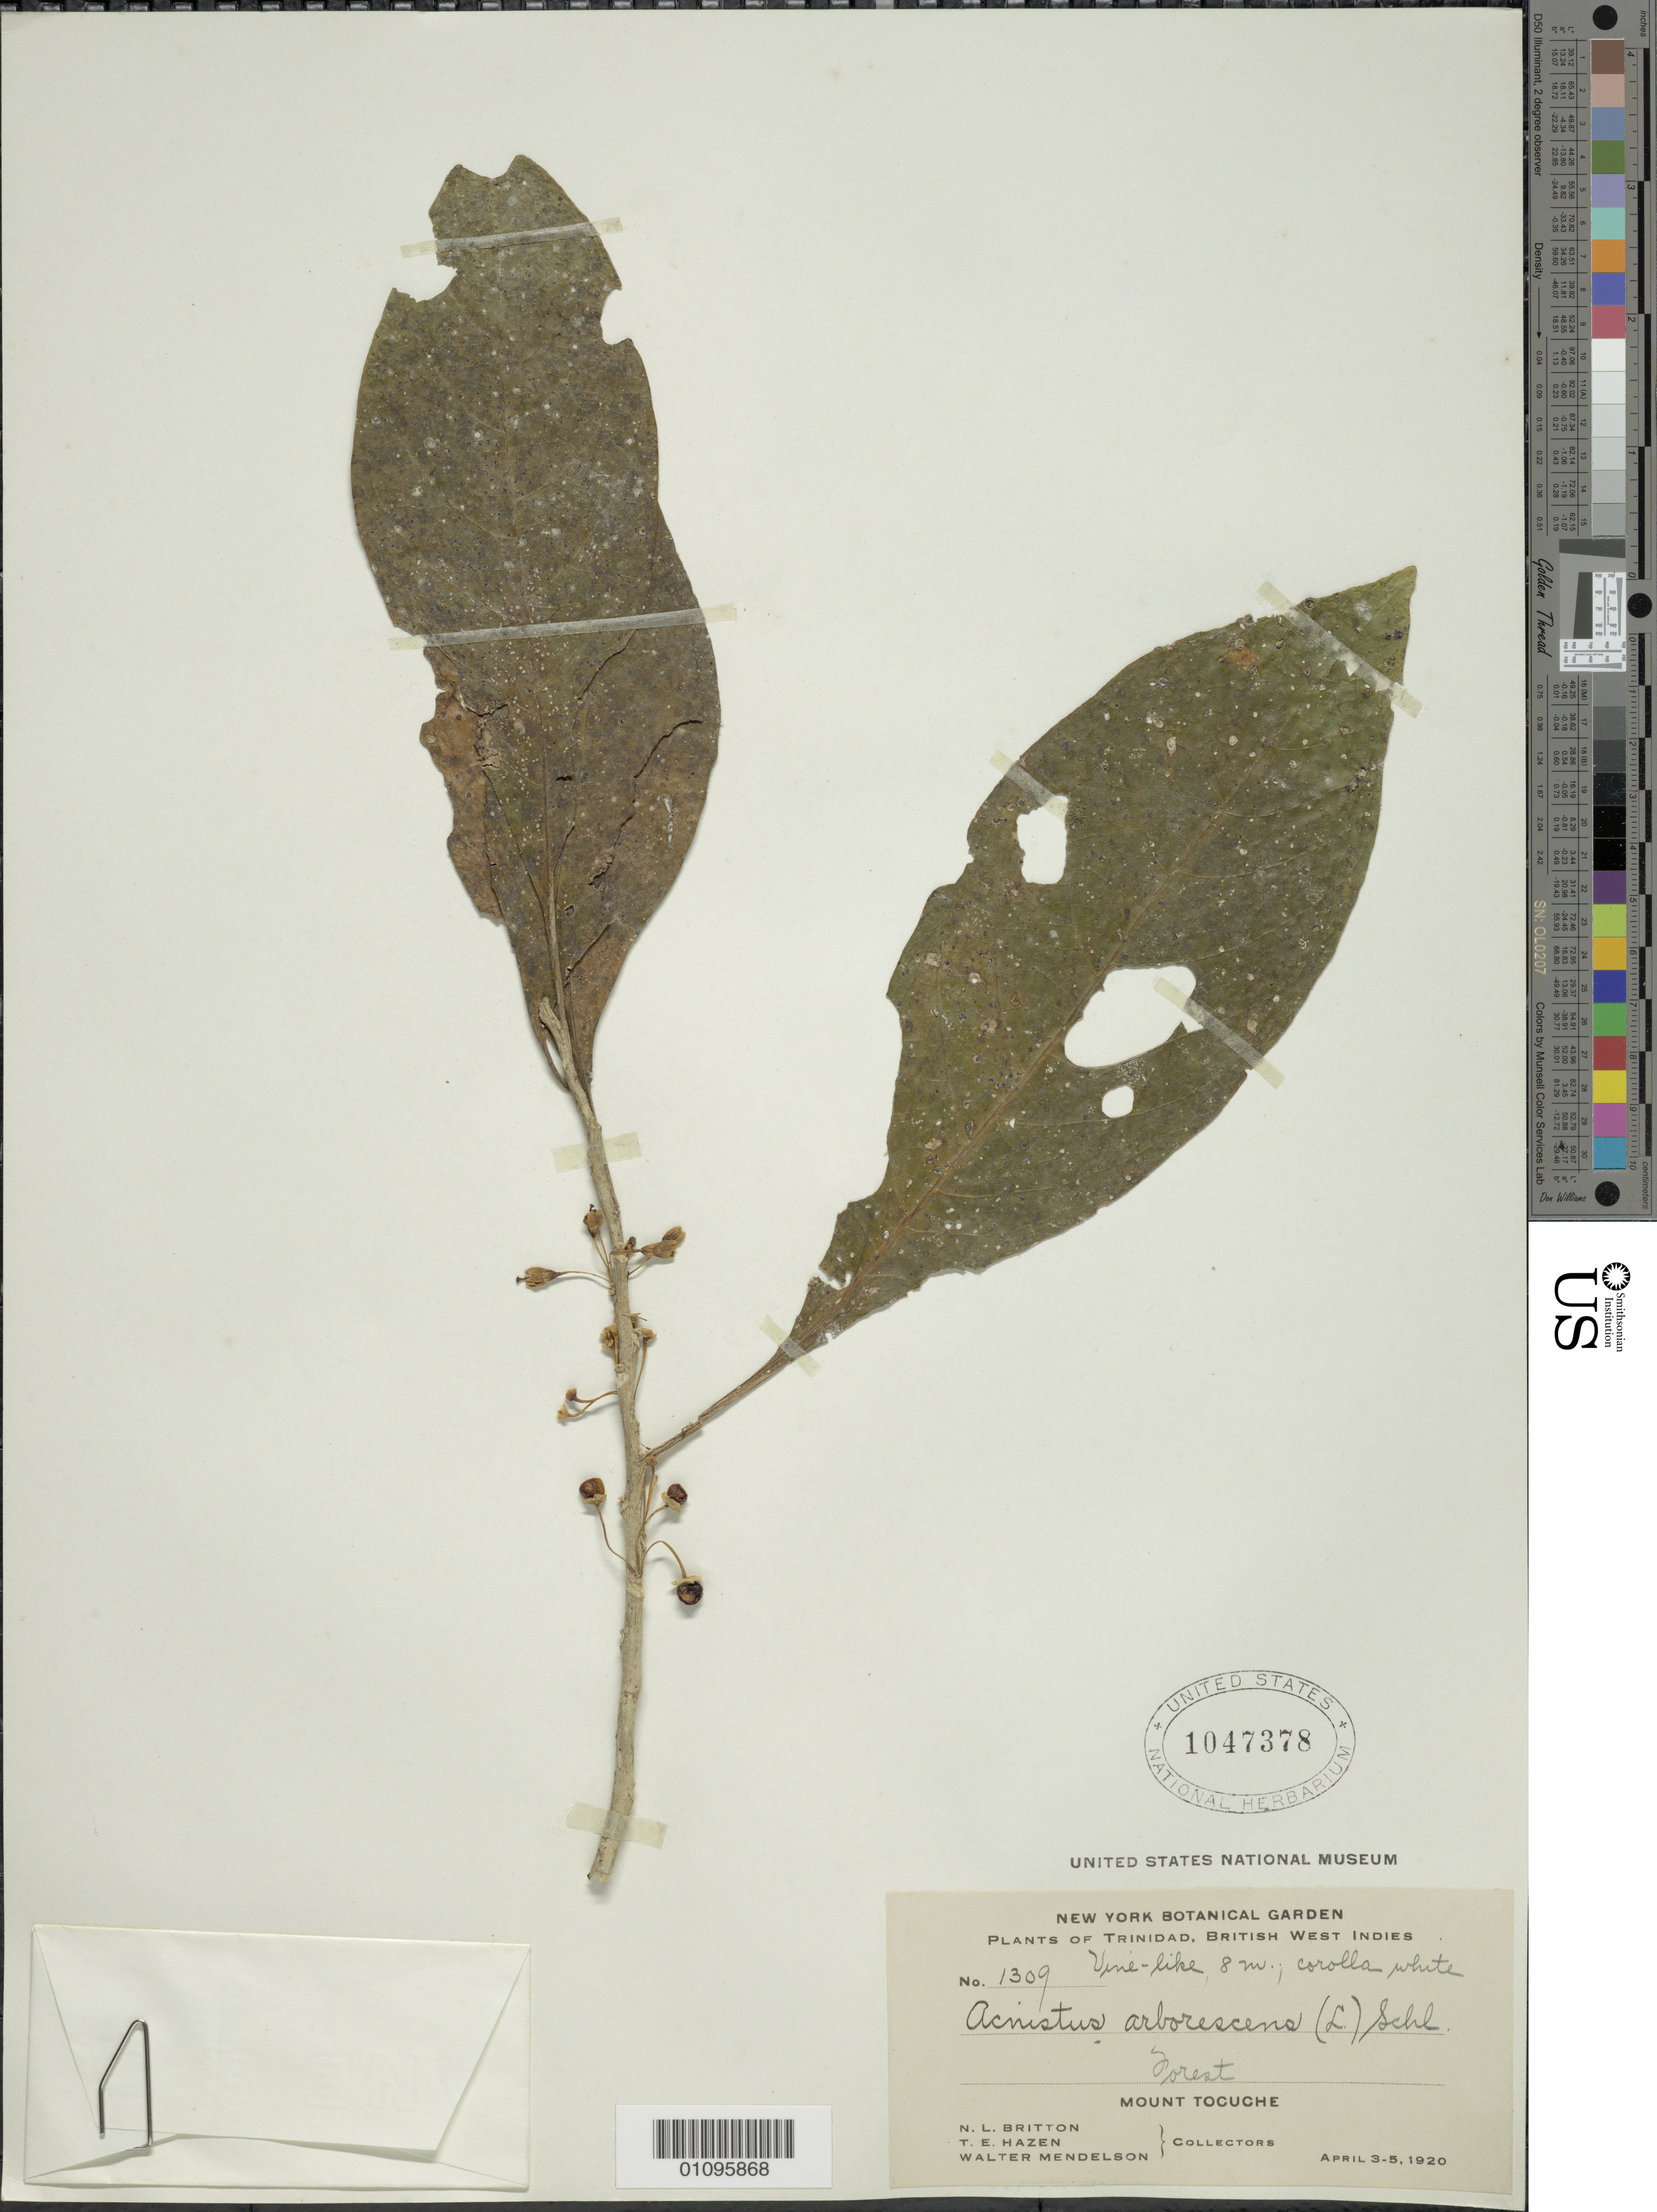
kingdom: Plantae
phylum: Tracheophyta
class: Magnoliopsida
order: Solanales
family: Solanaceae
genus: Acnistus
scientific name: Acnistus arborescens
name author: (L.) Schltdl.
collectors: N. Britton, T. E. Hazen & W. Mendelson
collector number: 1309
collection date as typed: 03 Apr 1920 to 05 Apr 1920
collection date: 1920-04-03/1920-04-05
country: Trinidad and Tobago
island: Trinidad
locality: Mount Tocuche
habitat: Forest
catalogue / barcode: US 1047378